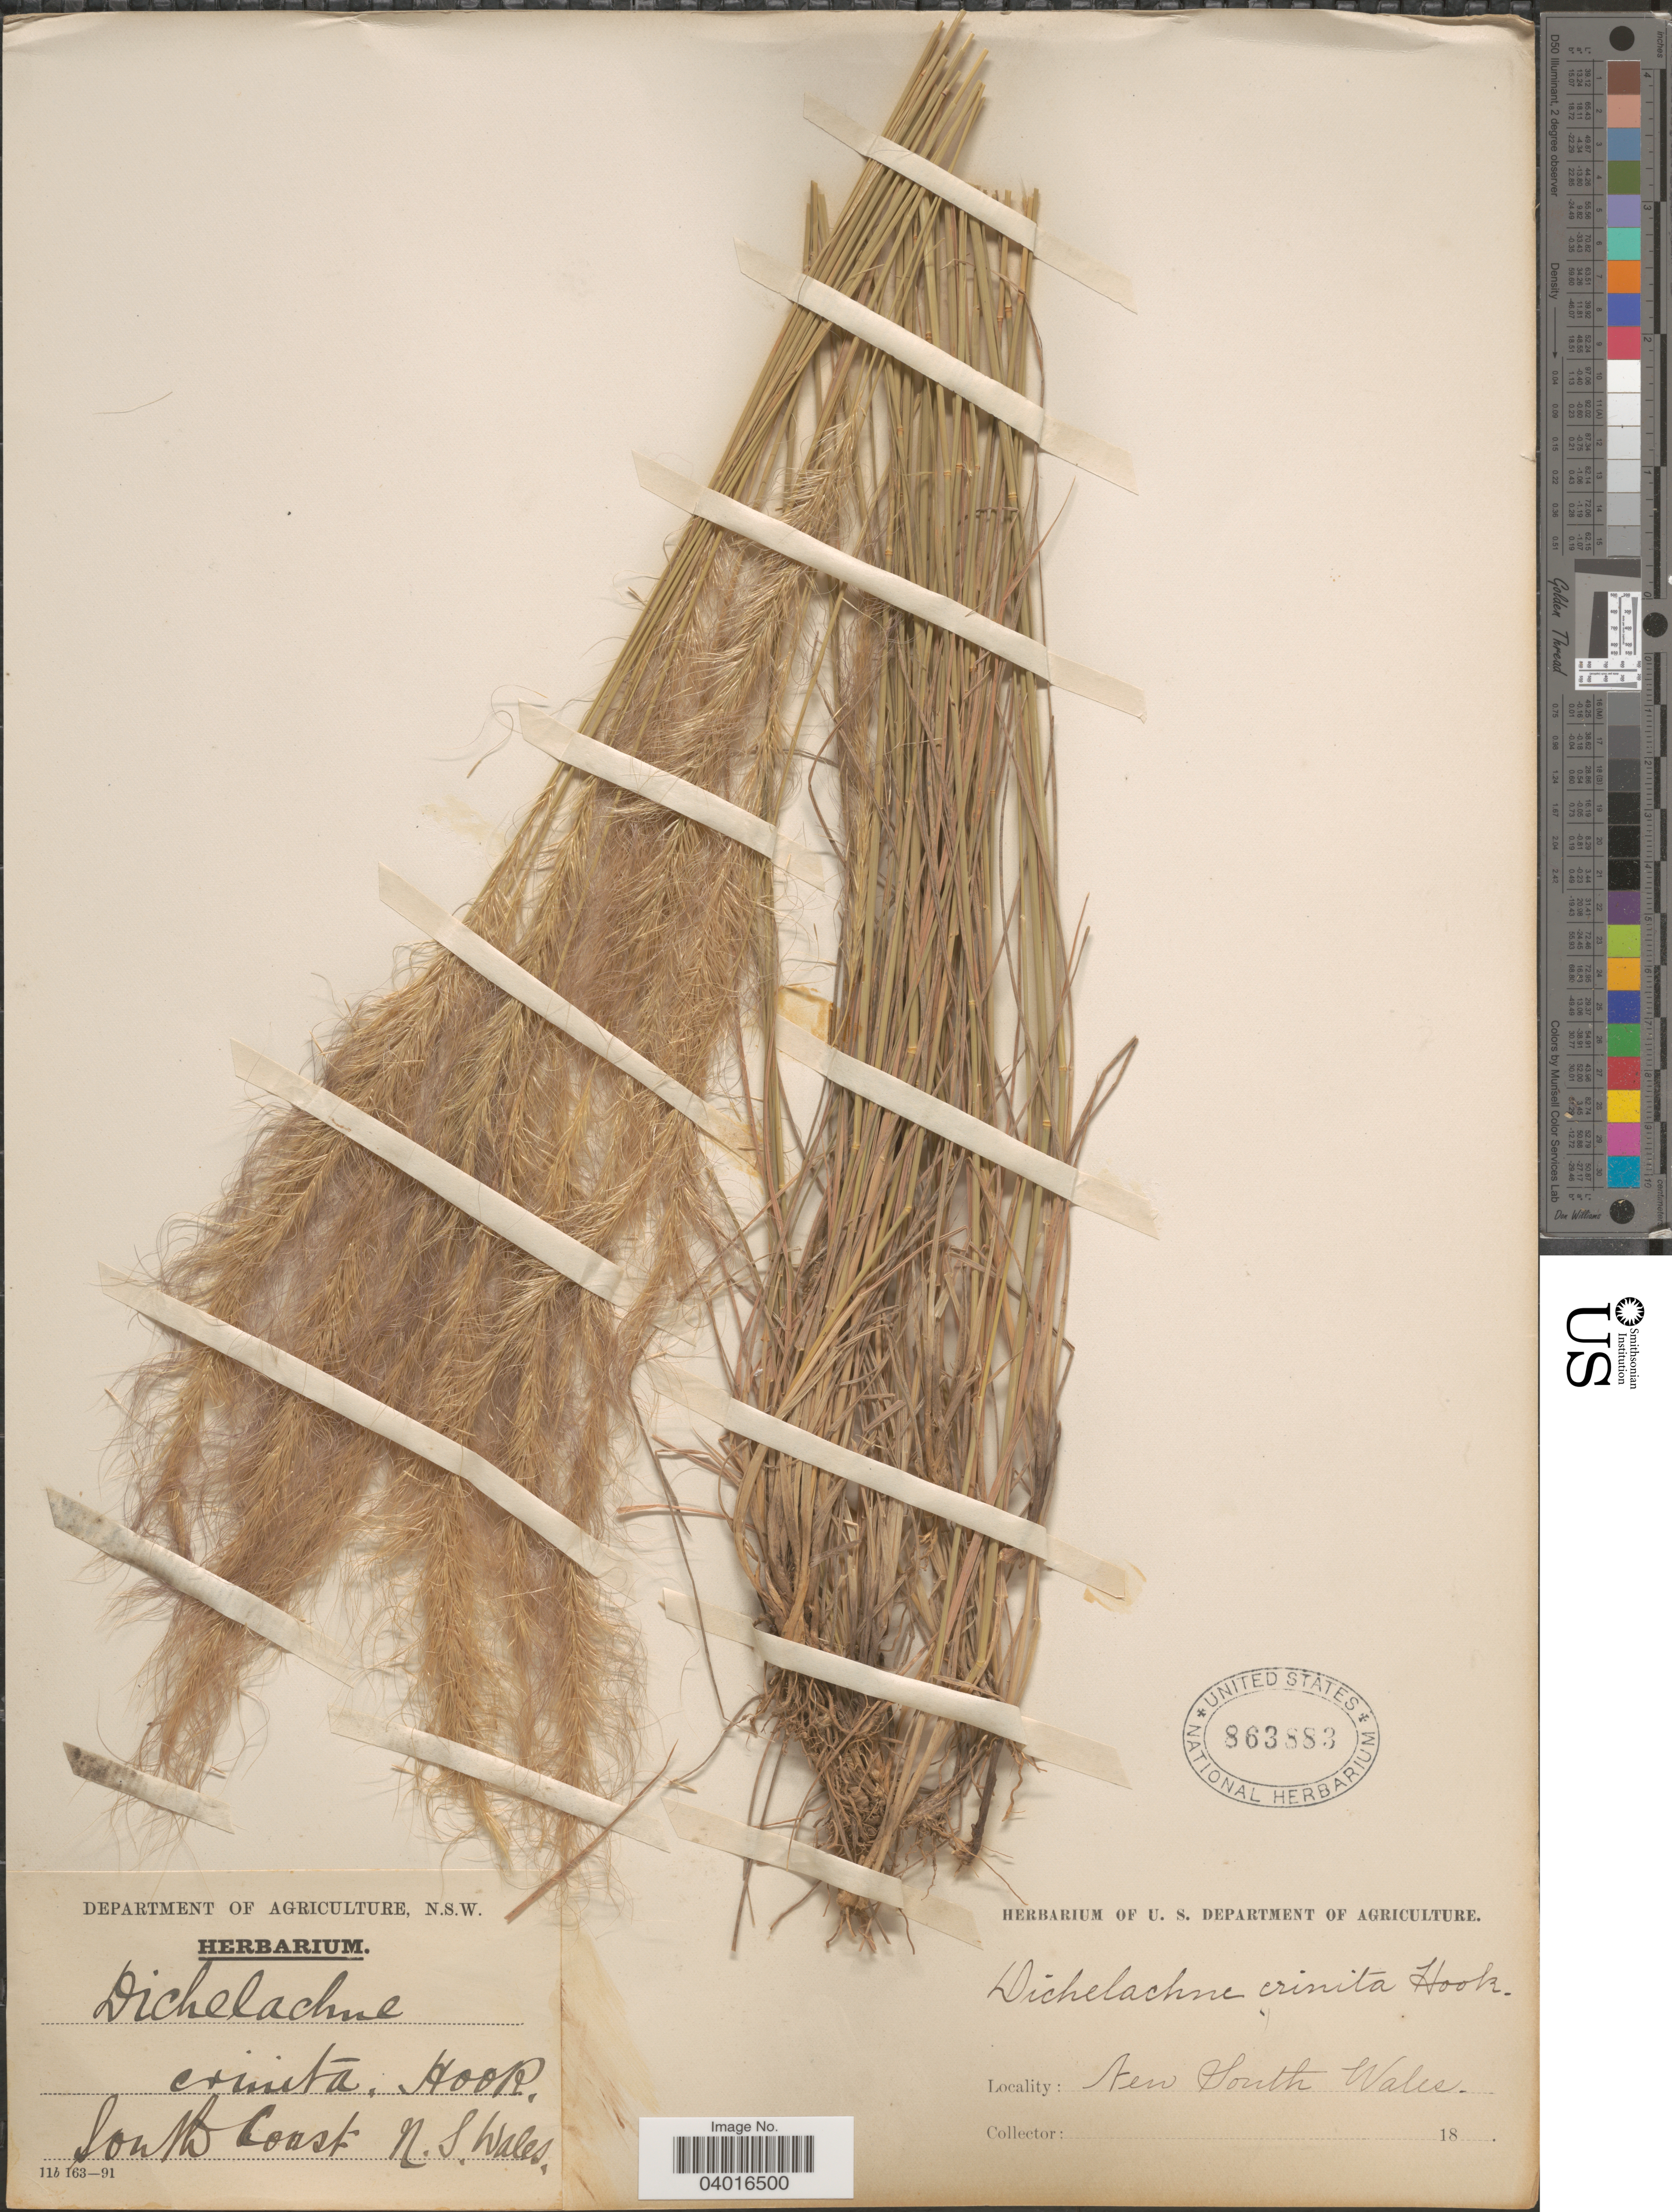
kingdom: Plantae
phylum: Tracheophyta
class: Liliopsida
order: Poales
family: Poaceae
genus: Dichelachne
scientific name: Dichelachne crinita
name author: Hook. f.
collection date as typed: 18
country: Australia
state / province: New South Wales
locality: South Coast New South Wales.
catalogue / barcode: US 863883